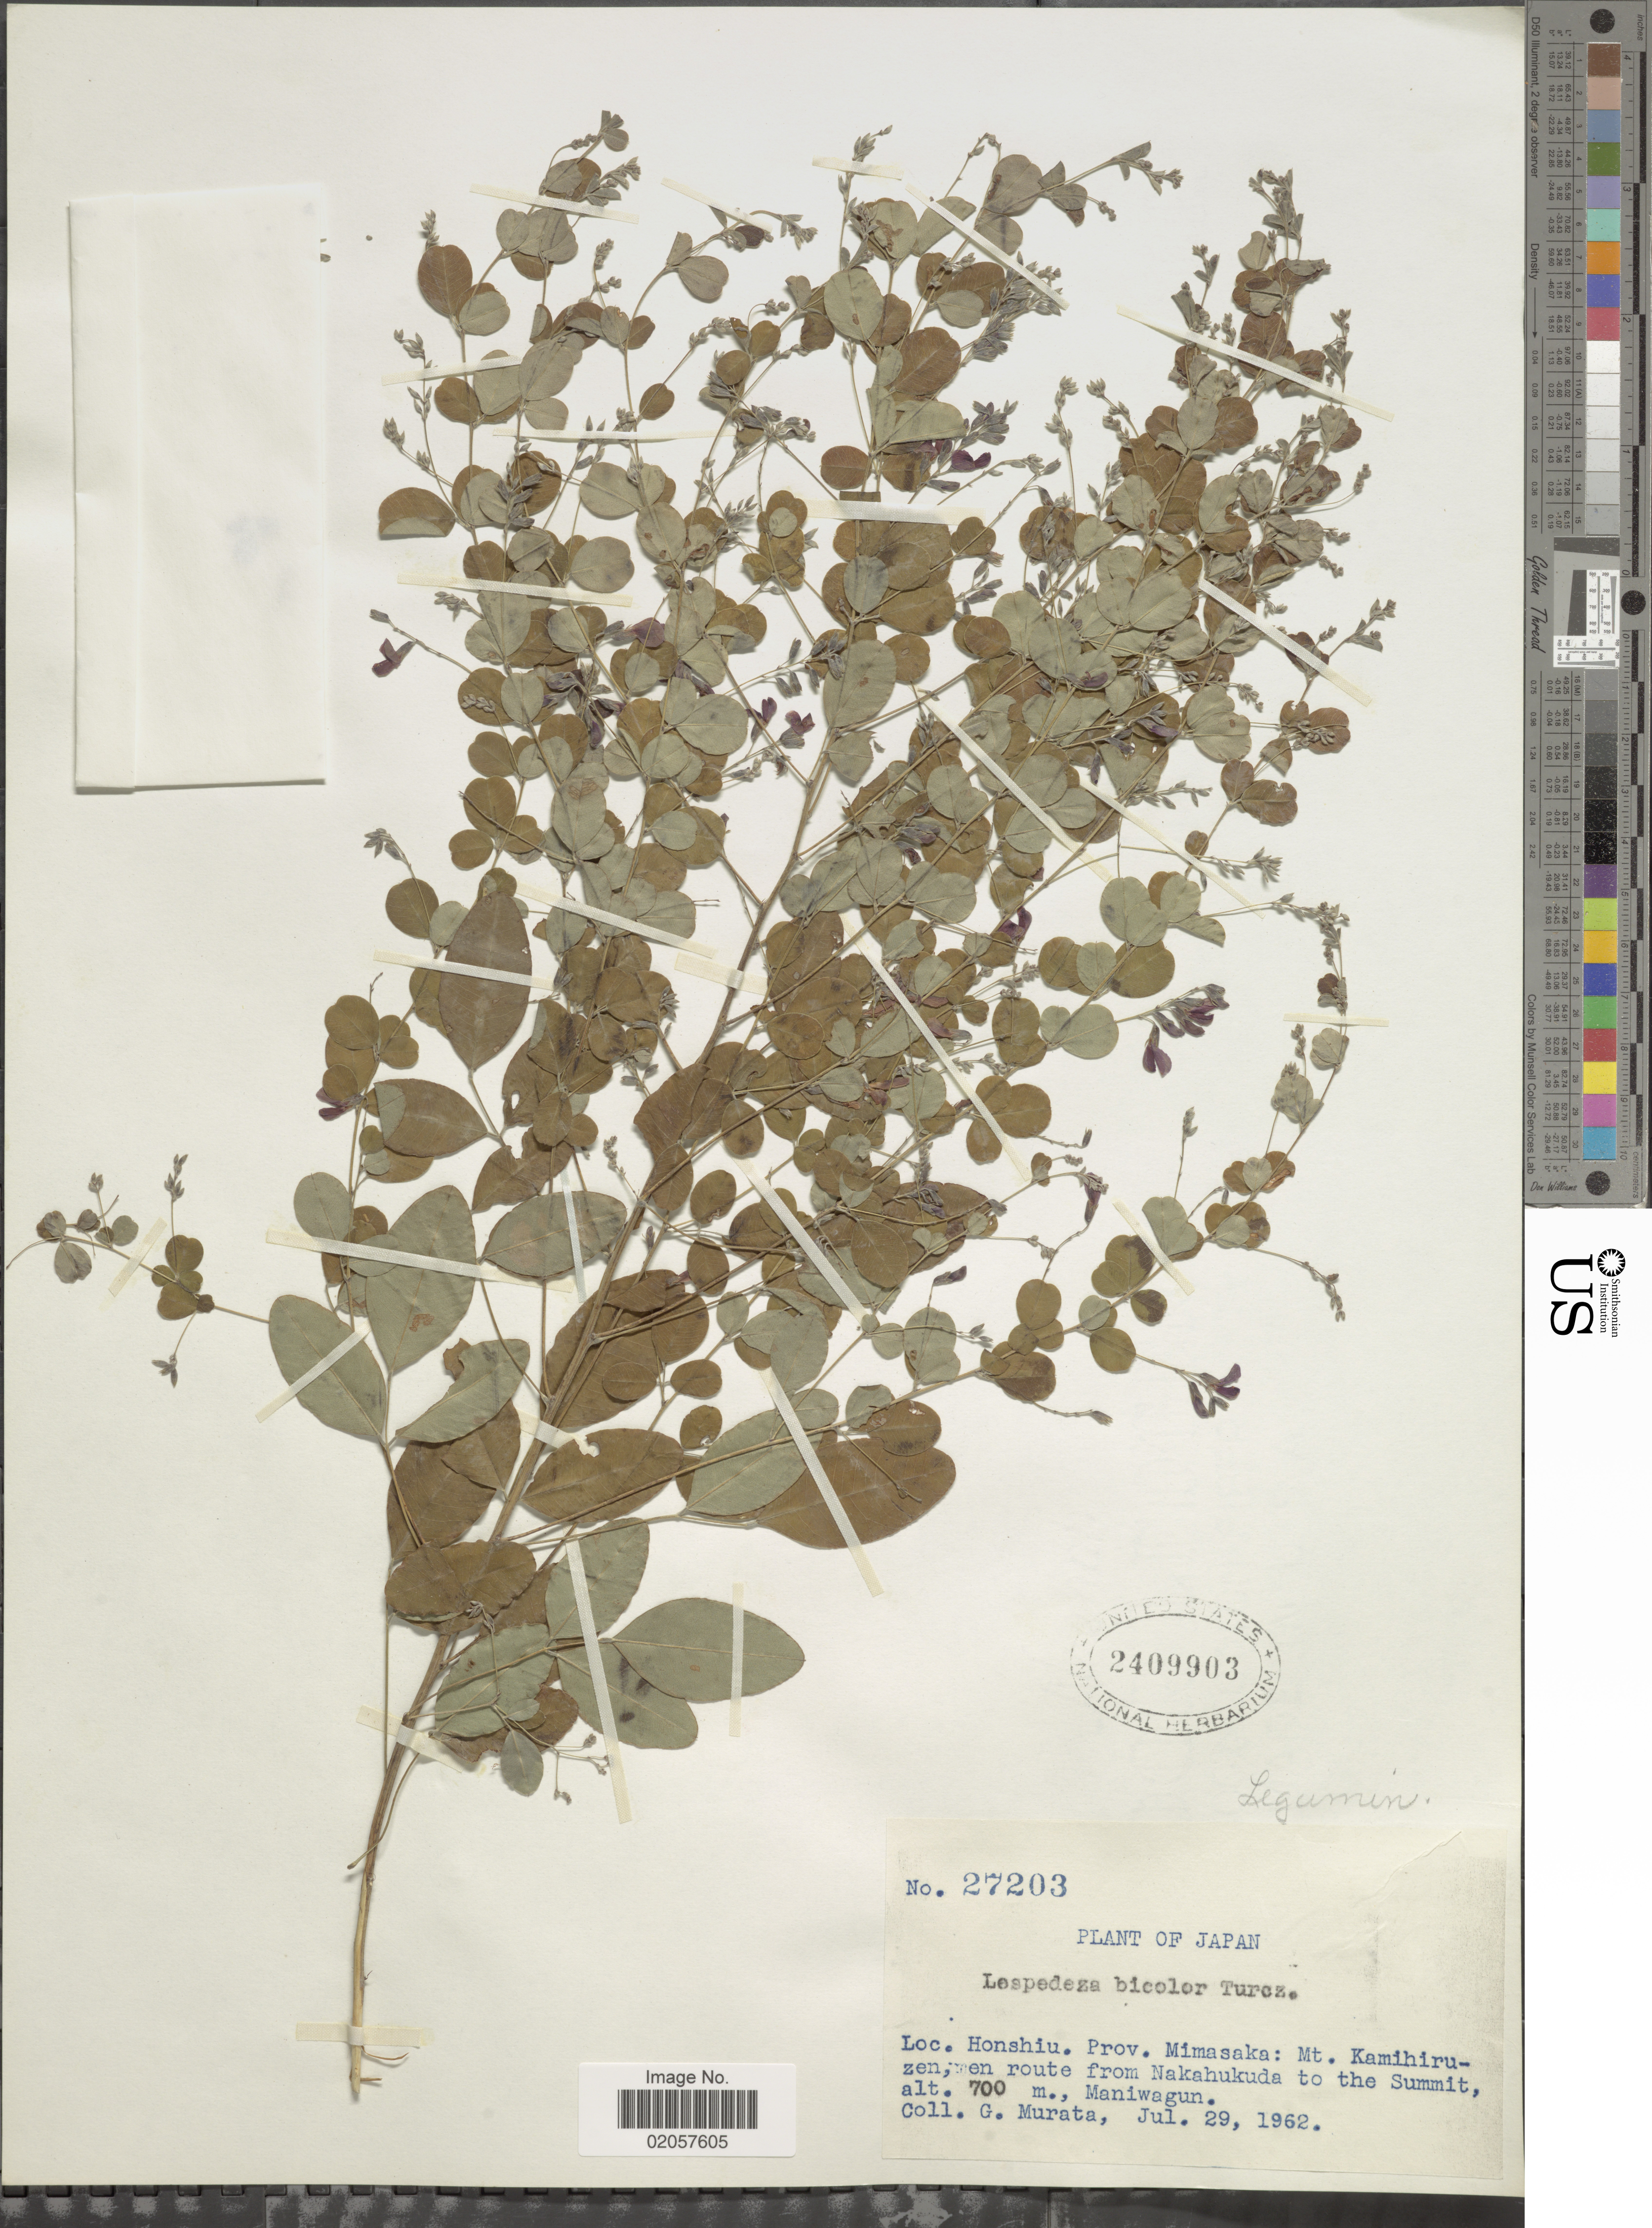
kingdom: Plantae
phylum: Tracheophyta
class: Magnoliopsida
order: Fabales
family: Fabaceae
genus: Lespedeza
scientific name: Lespedeza bicolor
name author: Turcz.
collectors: G. Murata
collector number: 27203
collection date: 1962-07-29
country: Japan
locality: Honshiu, Prov. Mimasaka: Mt. Kamihiruzen. en route from Nakahukuda to the Summit, Maniwagun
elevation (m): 700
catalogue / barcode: US 2409903